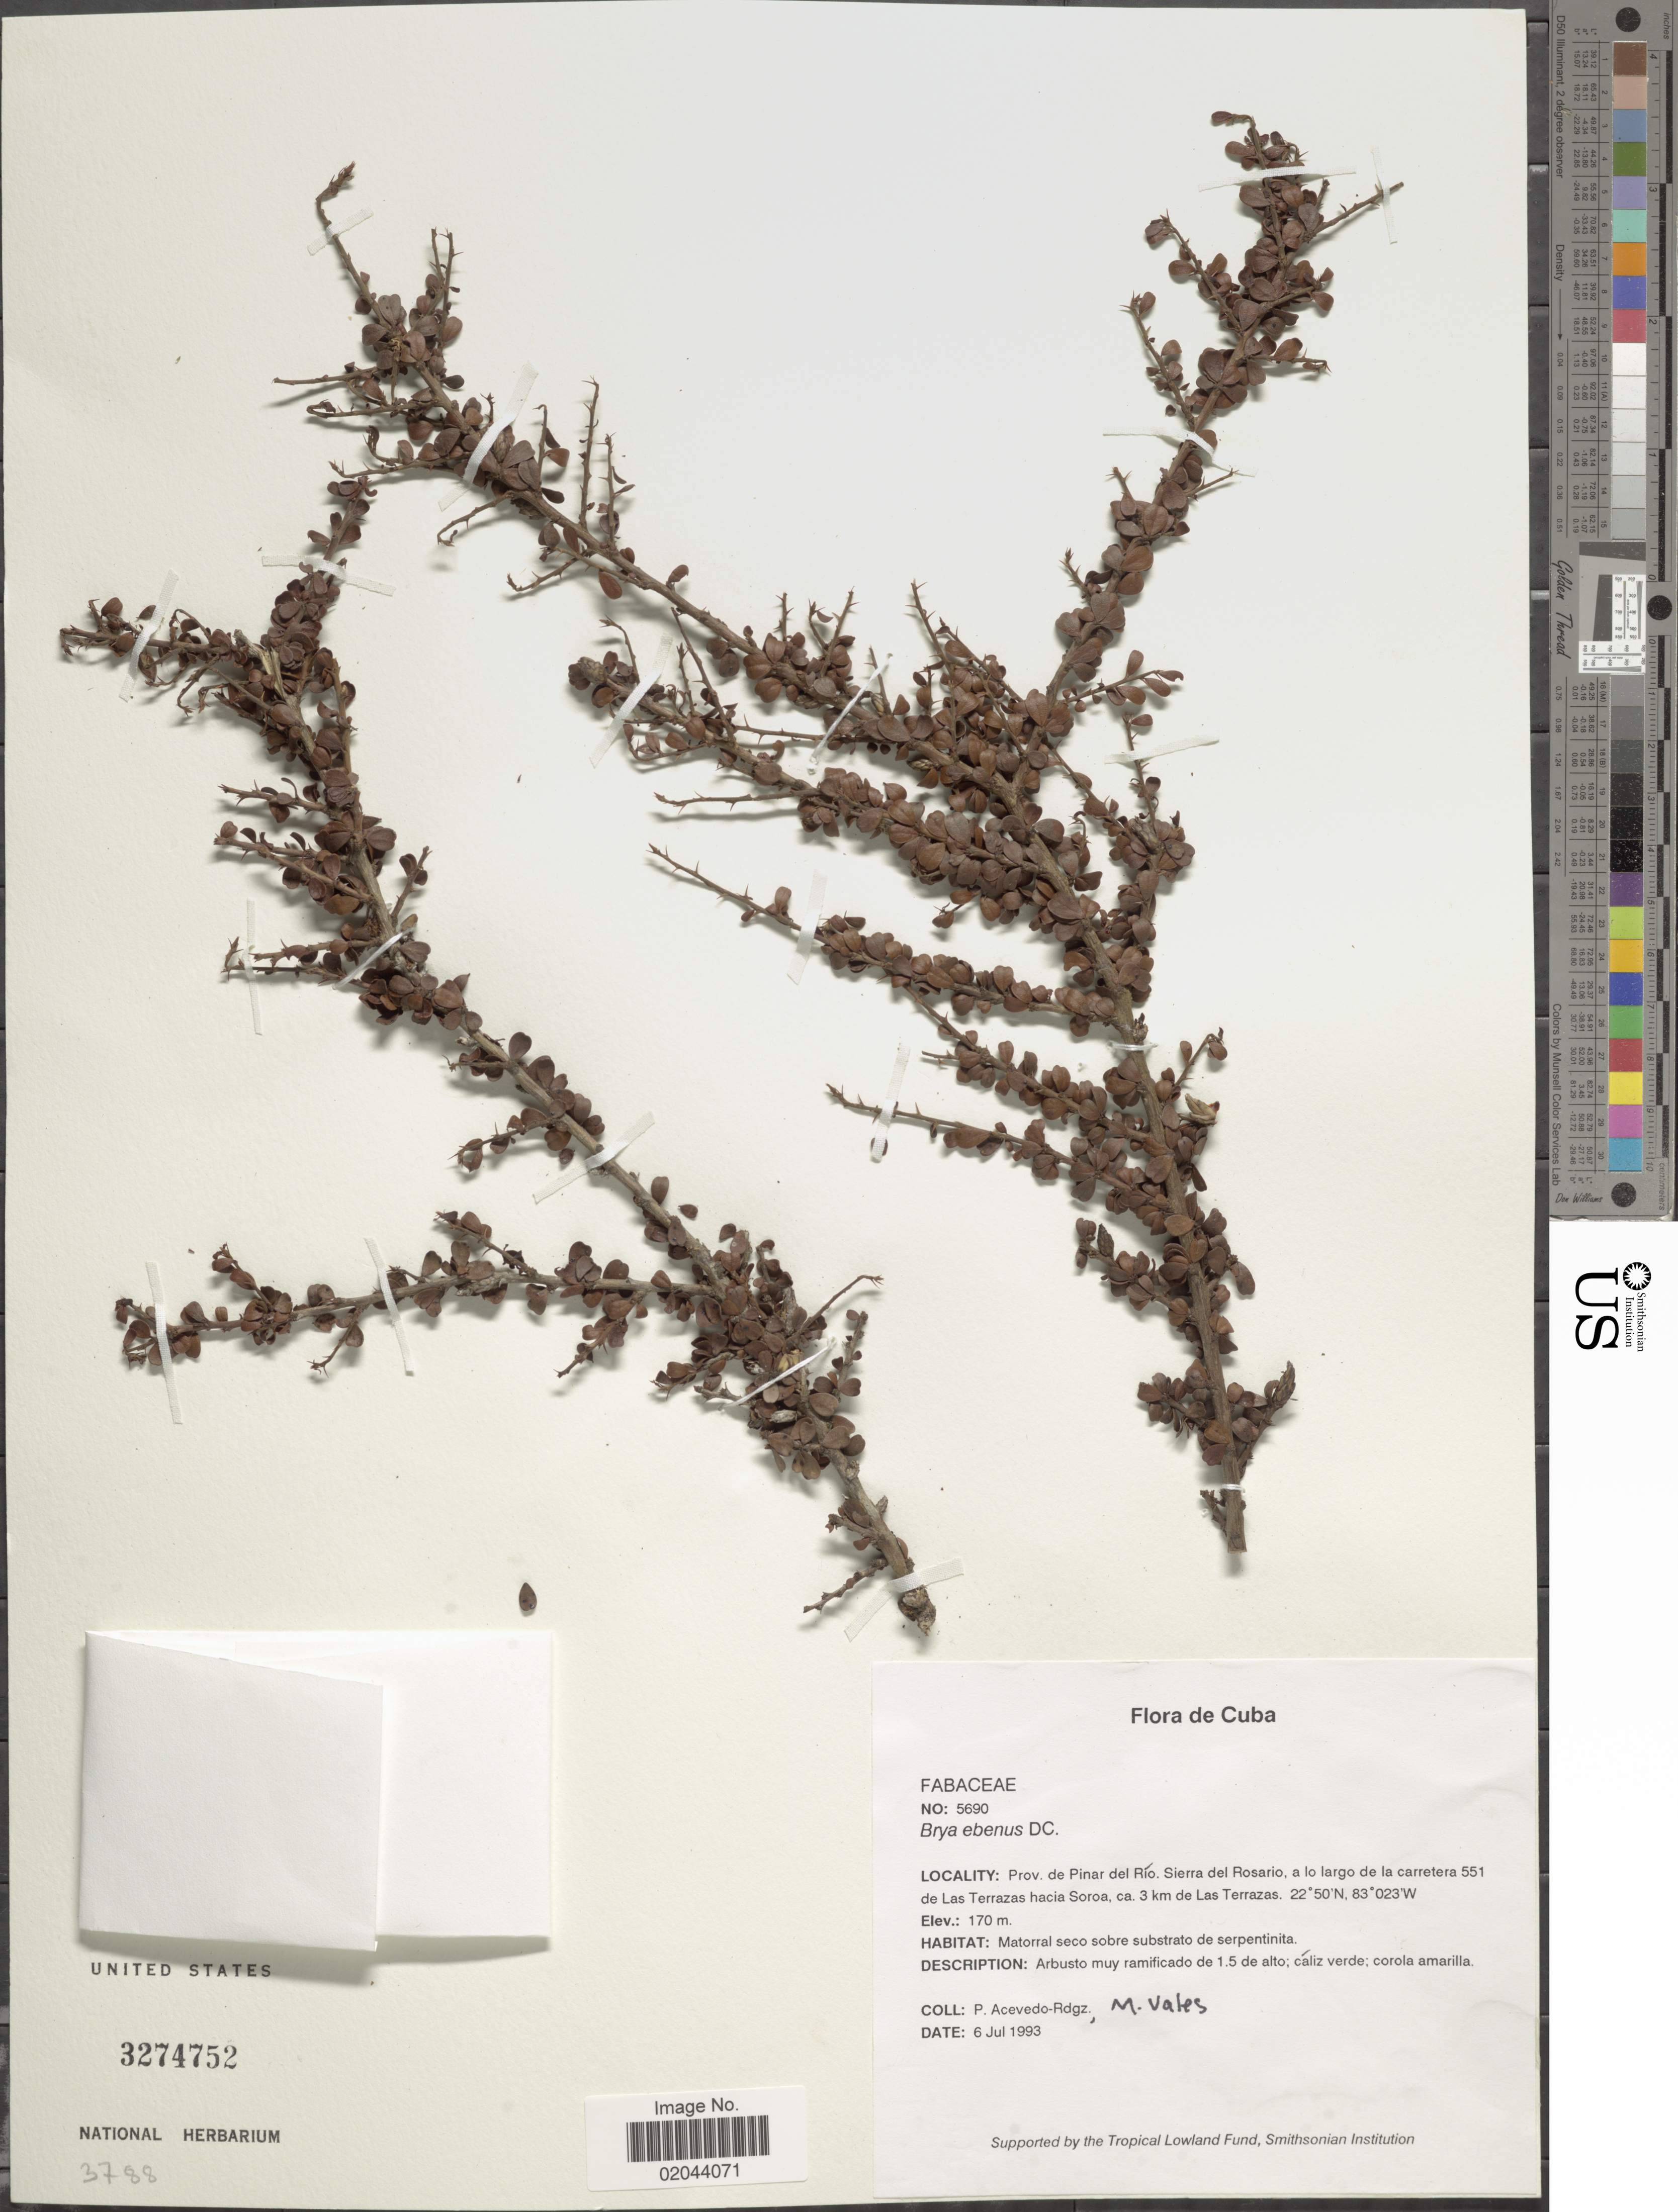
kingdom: Plantae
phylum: Tracheophyta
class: Magnoliopsida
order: Fabales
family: Fabaceae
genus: Brya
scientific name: Brya ebenus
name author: (L.) DC.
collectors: P. Acevedo-Rodr. & M. Vales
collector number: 5690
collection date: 1993-07-06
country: Cuba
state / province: Pinar del Río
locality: Sierra del Rosario, a lo largo de la carretera 551 de Las Terrazas hacia Soroa, 3 km de Las Terrazas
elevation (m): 170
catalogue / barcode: US 3274752